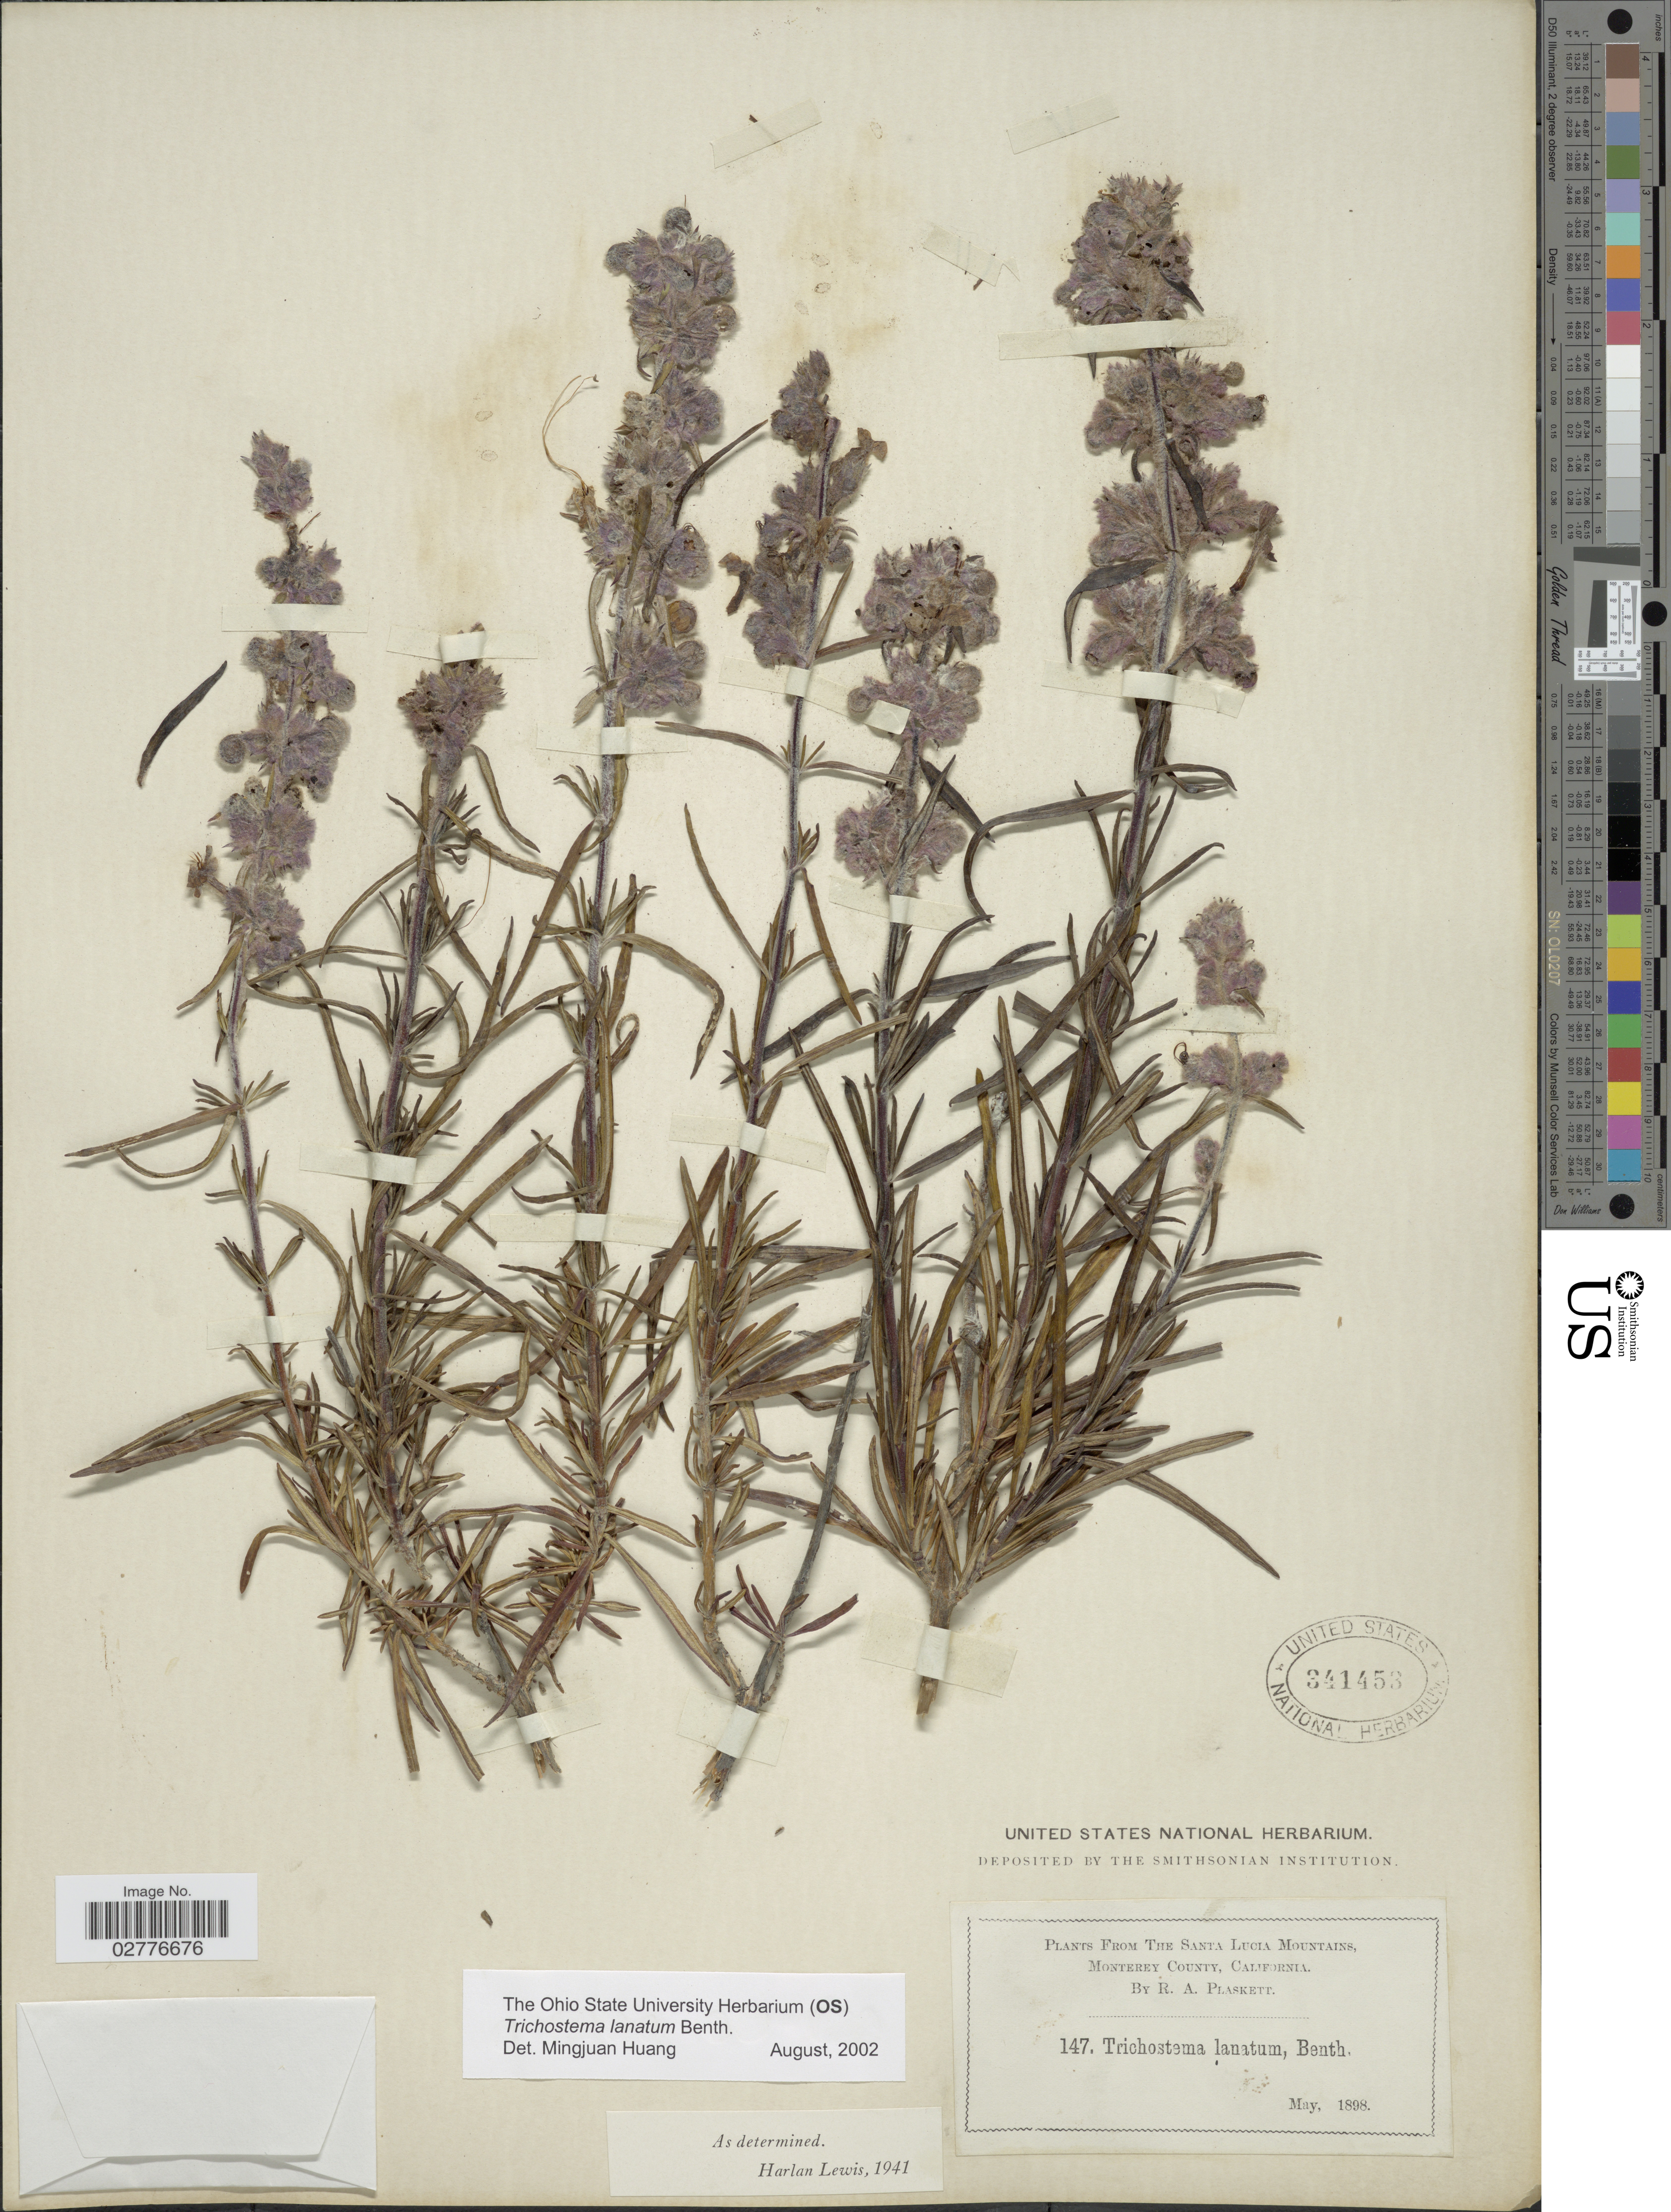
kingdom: Plantae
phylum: Tracheophyta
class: Magnoliopsida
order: Lamiales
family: Lamiaceae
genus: Trichostema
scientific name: Trichostema lanatum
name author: Benth.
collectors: R. Plaskett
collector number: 147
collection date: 1898-05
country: United States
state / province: California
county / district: Monterey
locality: Santa Lucia Mountains, Monterey County.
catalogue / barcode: US 341453